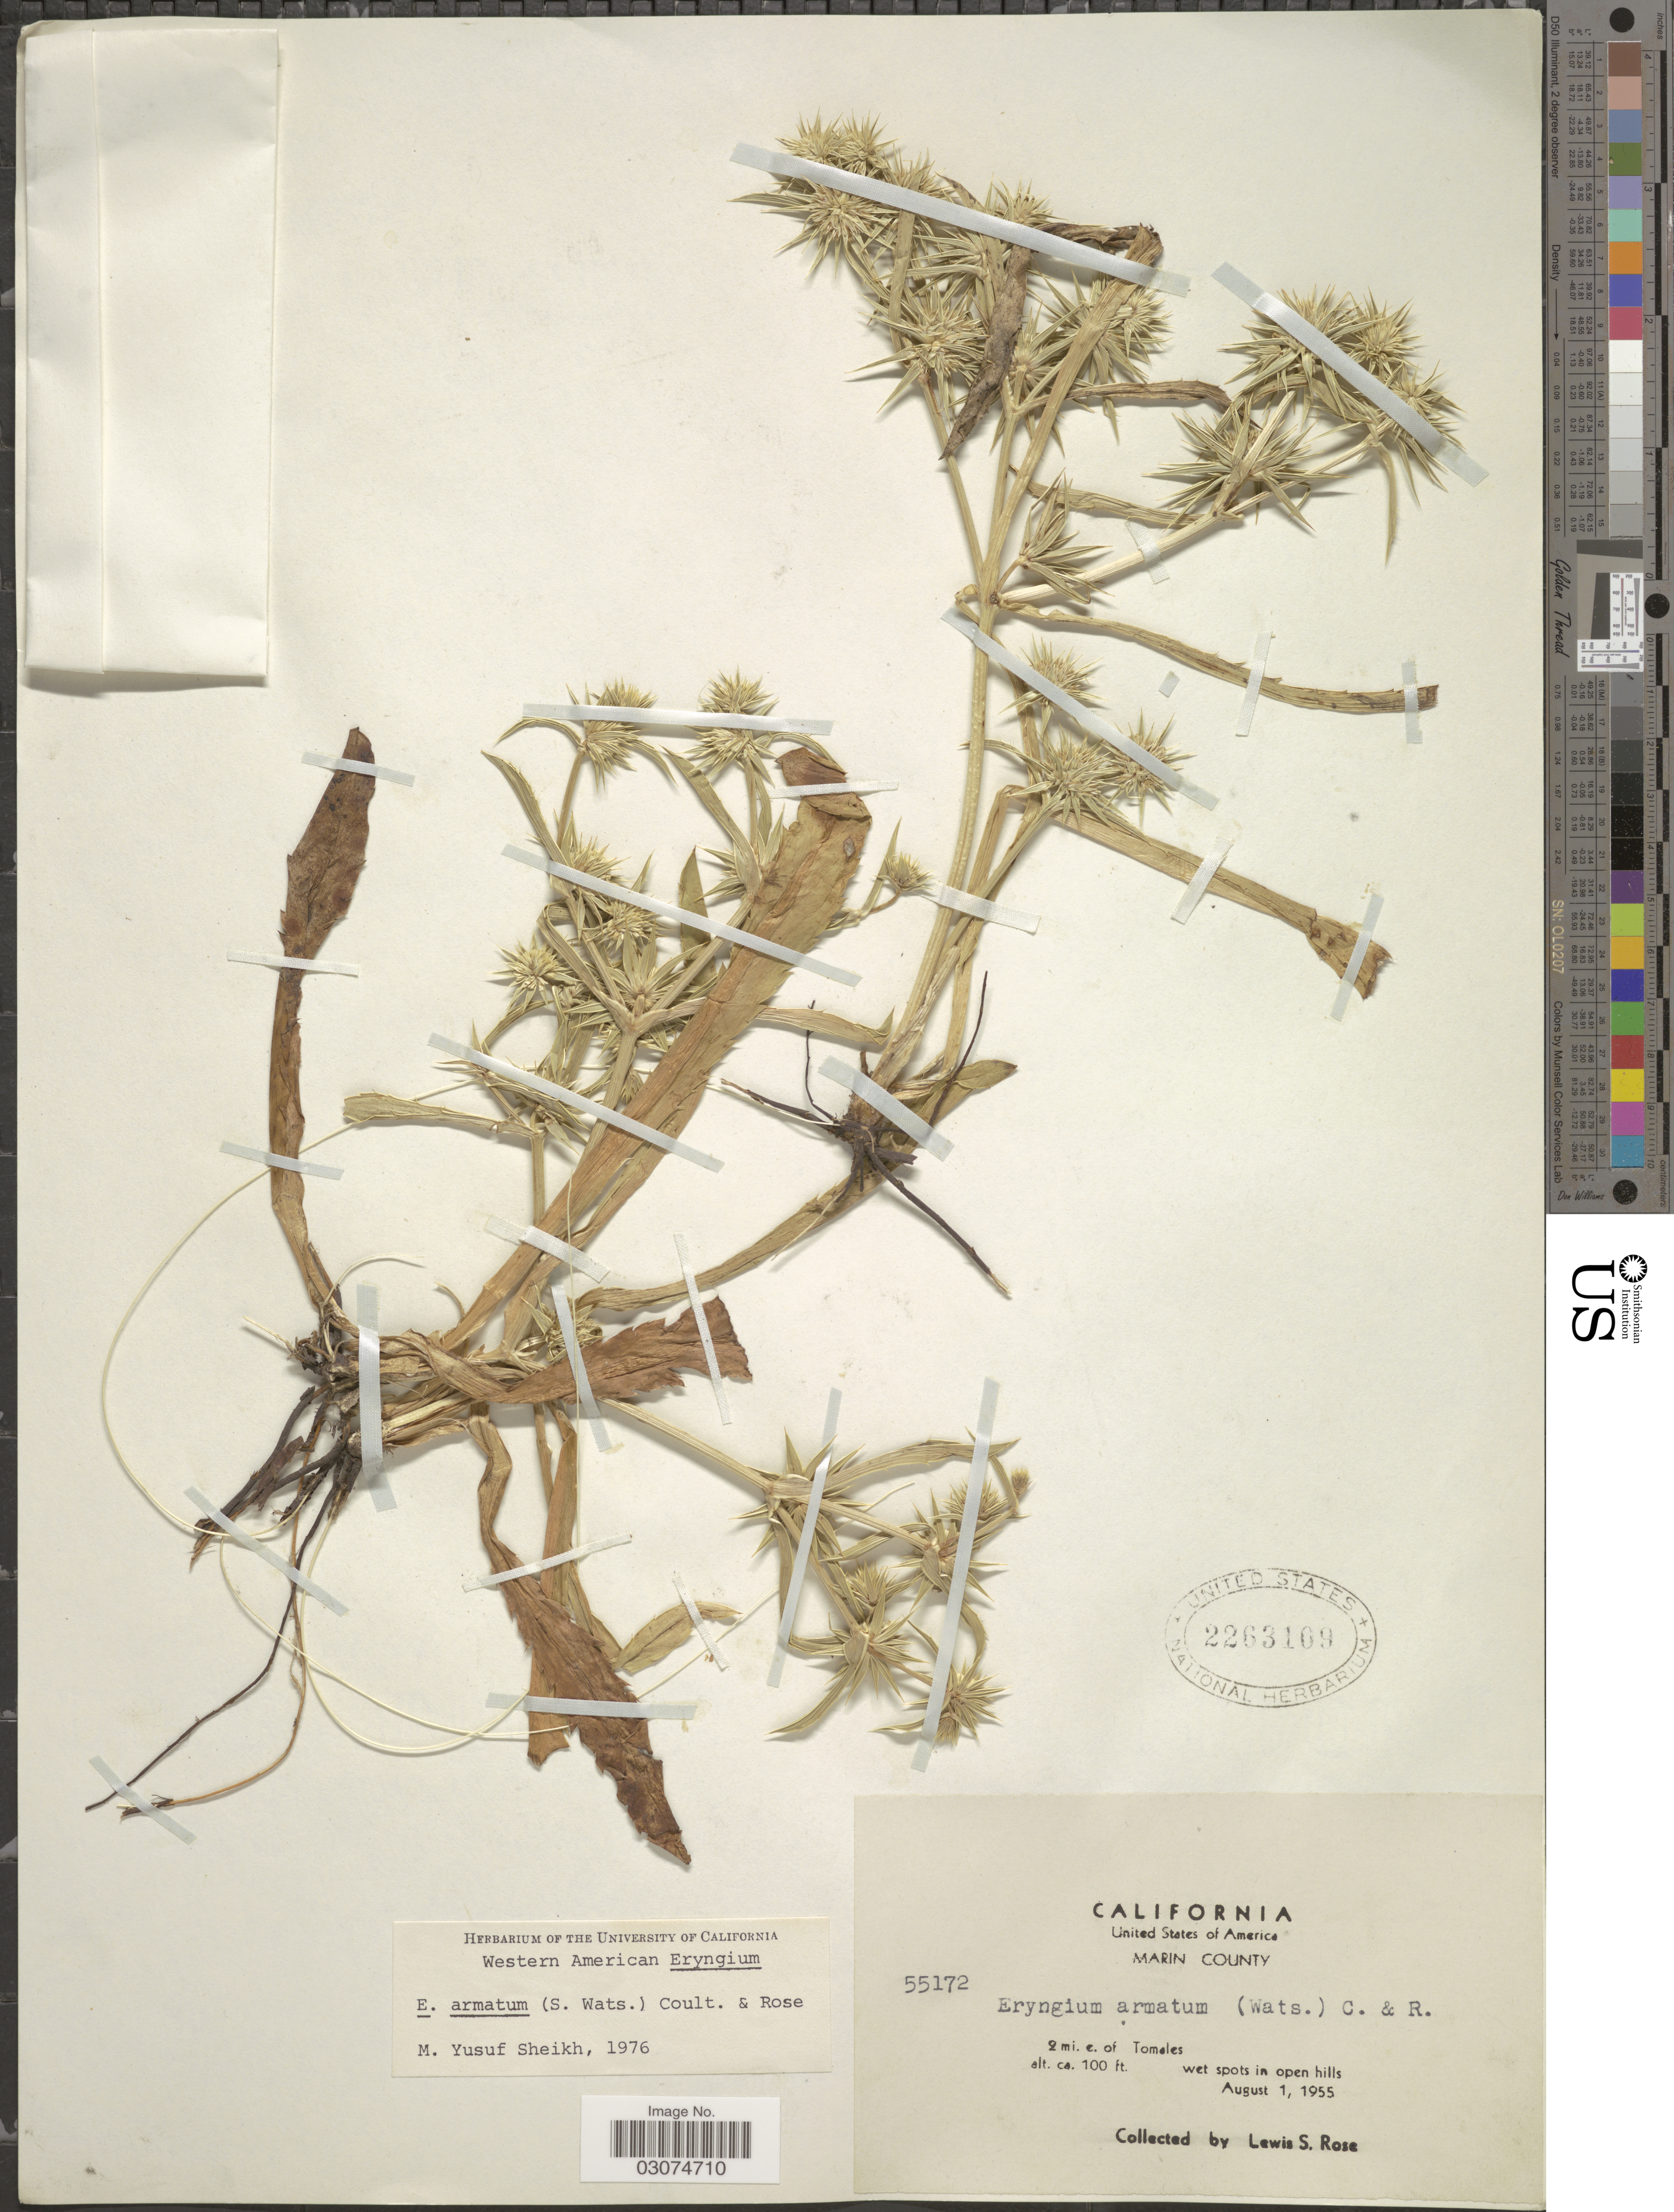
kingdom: Plantae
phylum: Tracheophyta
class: Magnoliopsida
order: Apiales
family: Apiaceae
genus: Eryngium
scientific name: Eryngium armatum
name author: (S. Watson) J.M. Coult. & Rose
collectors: L. S. Rose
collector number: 55172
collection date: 1955-08-01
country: United States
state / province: California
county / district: Marin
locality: Marin County. 2 mi. e. of Tomales.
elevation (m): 30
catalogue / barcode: US 2263109